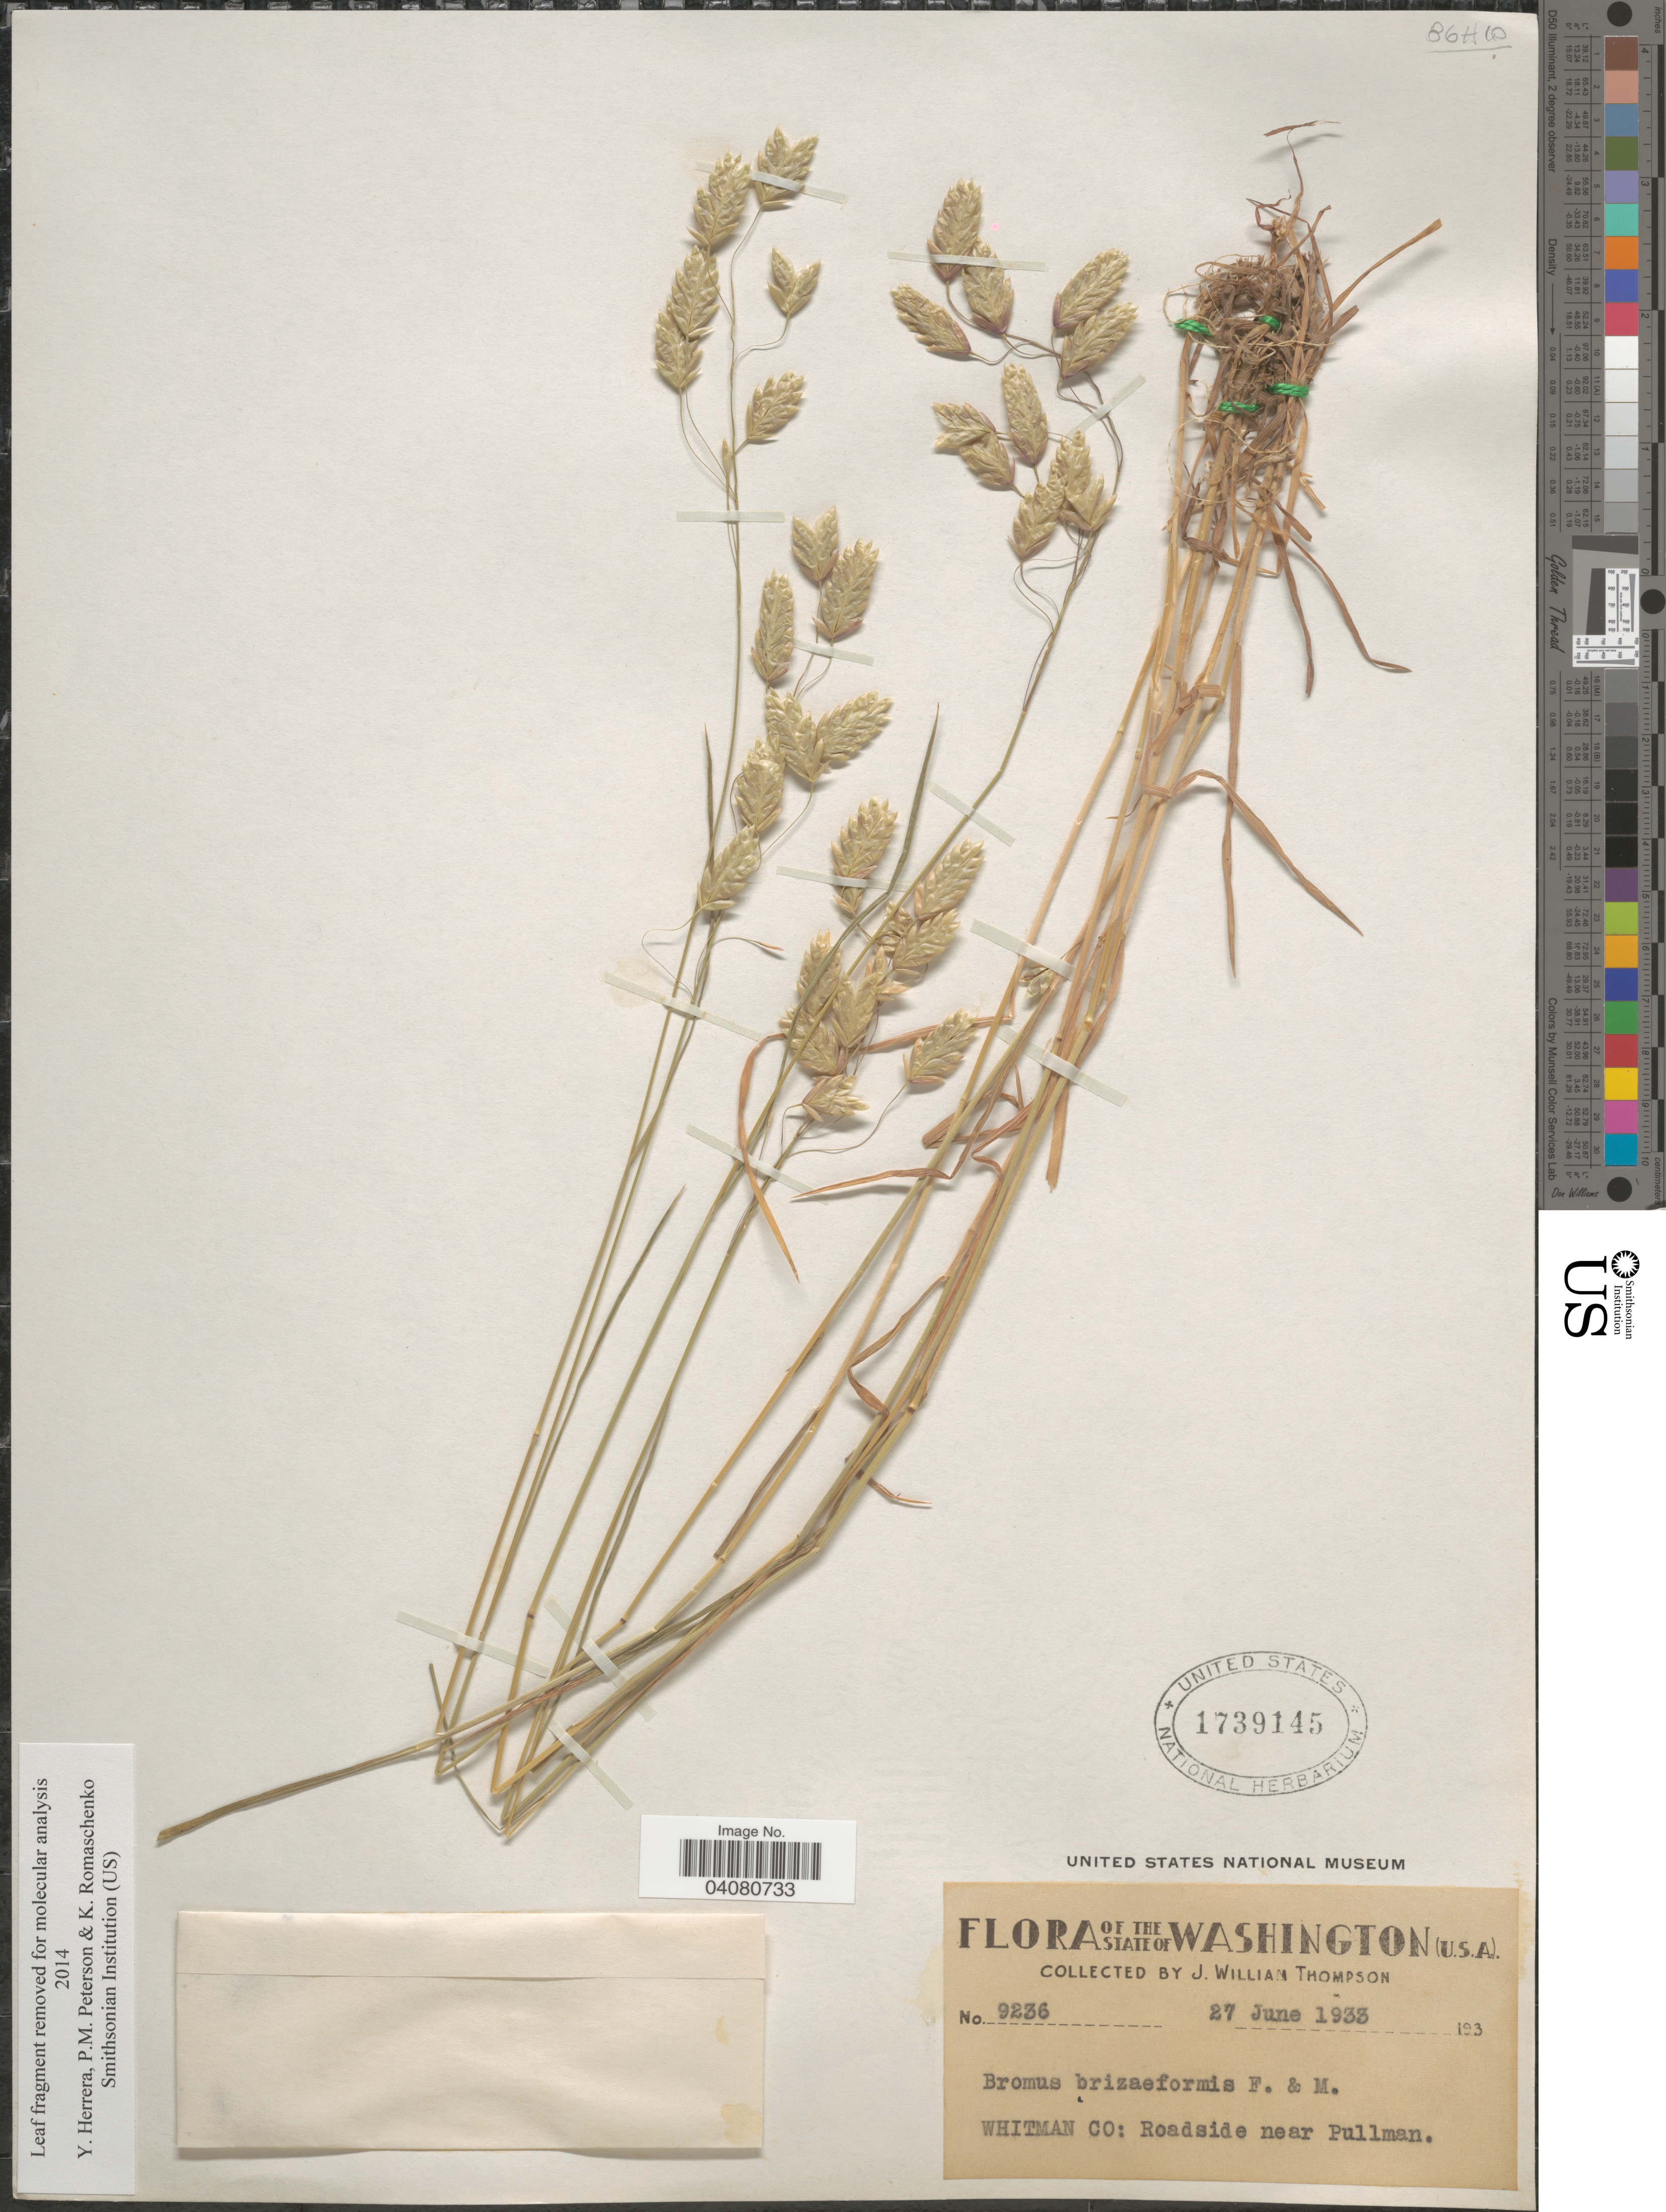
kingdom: Plantae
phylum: Tracheophyta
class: Liliopsida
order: Poales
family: Poaceae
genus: Bromus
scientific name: Bromus briziformis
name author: Fisch. & C.A. Mey.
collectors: J. W. Thompson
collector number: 9236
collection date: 1933-06-27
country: United States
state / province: Washington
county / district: Whitman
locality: Whitman Co: Roadside near Pullman.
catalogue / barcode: US 1739145